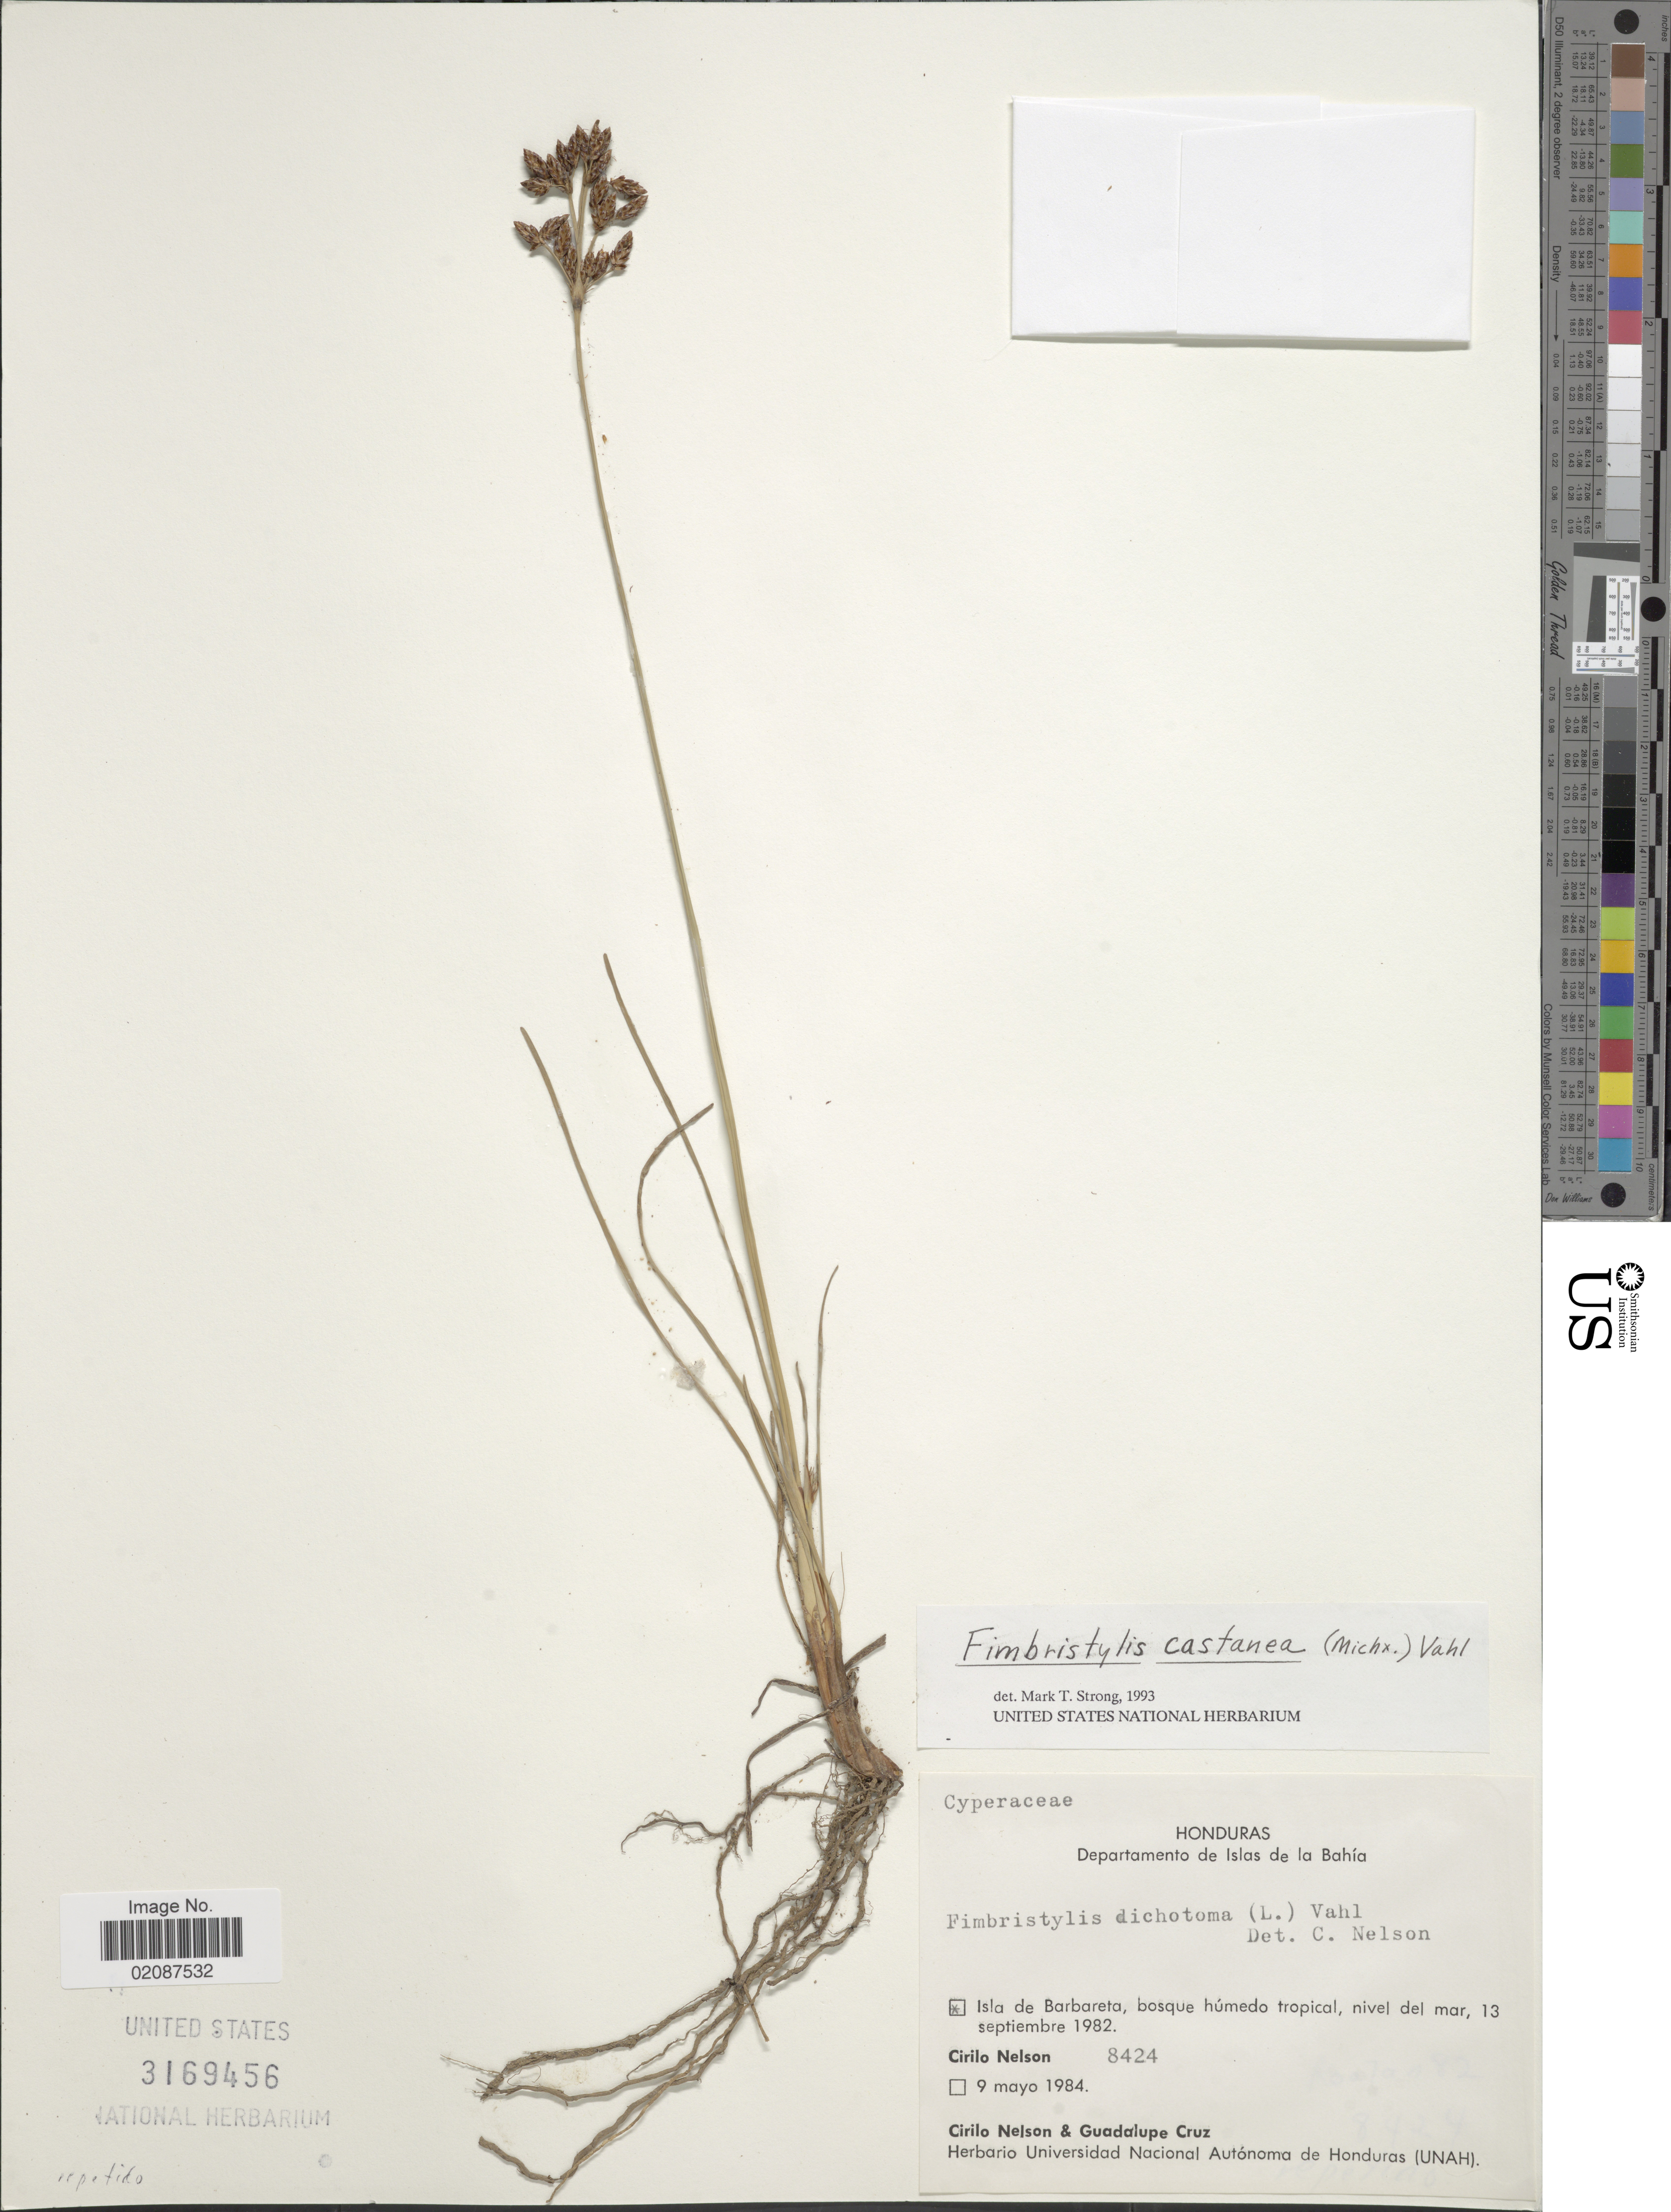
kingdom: Plantae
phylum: Tracheophyta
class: Liliopsida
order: Poales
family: Cyperaceae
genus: Fimbristylis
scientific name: Fimbristylis castanea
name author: (Michx.) Vahl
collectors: C. Nelson & G. Cruz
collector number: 8424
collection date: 1982-09-13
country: Honduras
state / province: Islas de la Bahía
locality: Departamento de Islas de La Bahia, Isla de Barbareta, bosque humedo tropical, nivel del mar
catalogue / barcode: US 3169456